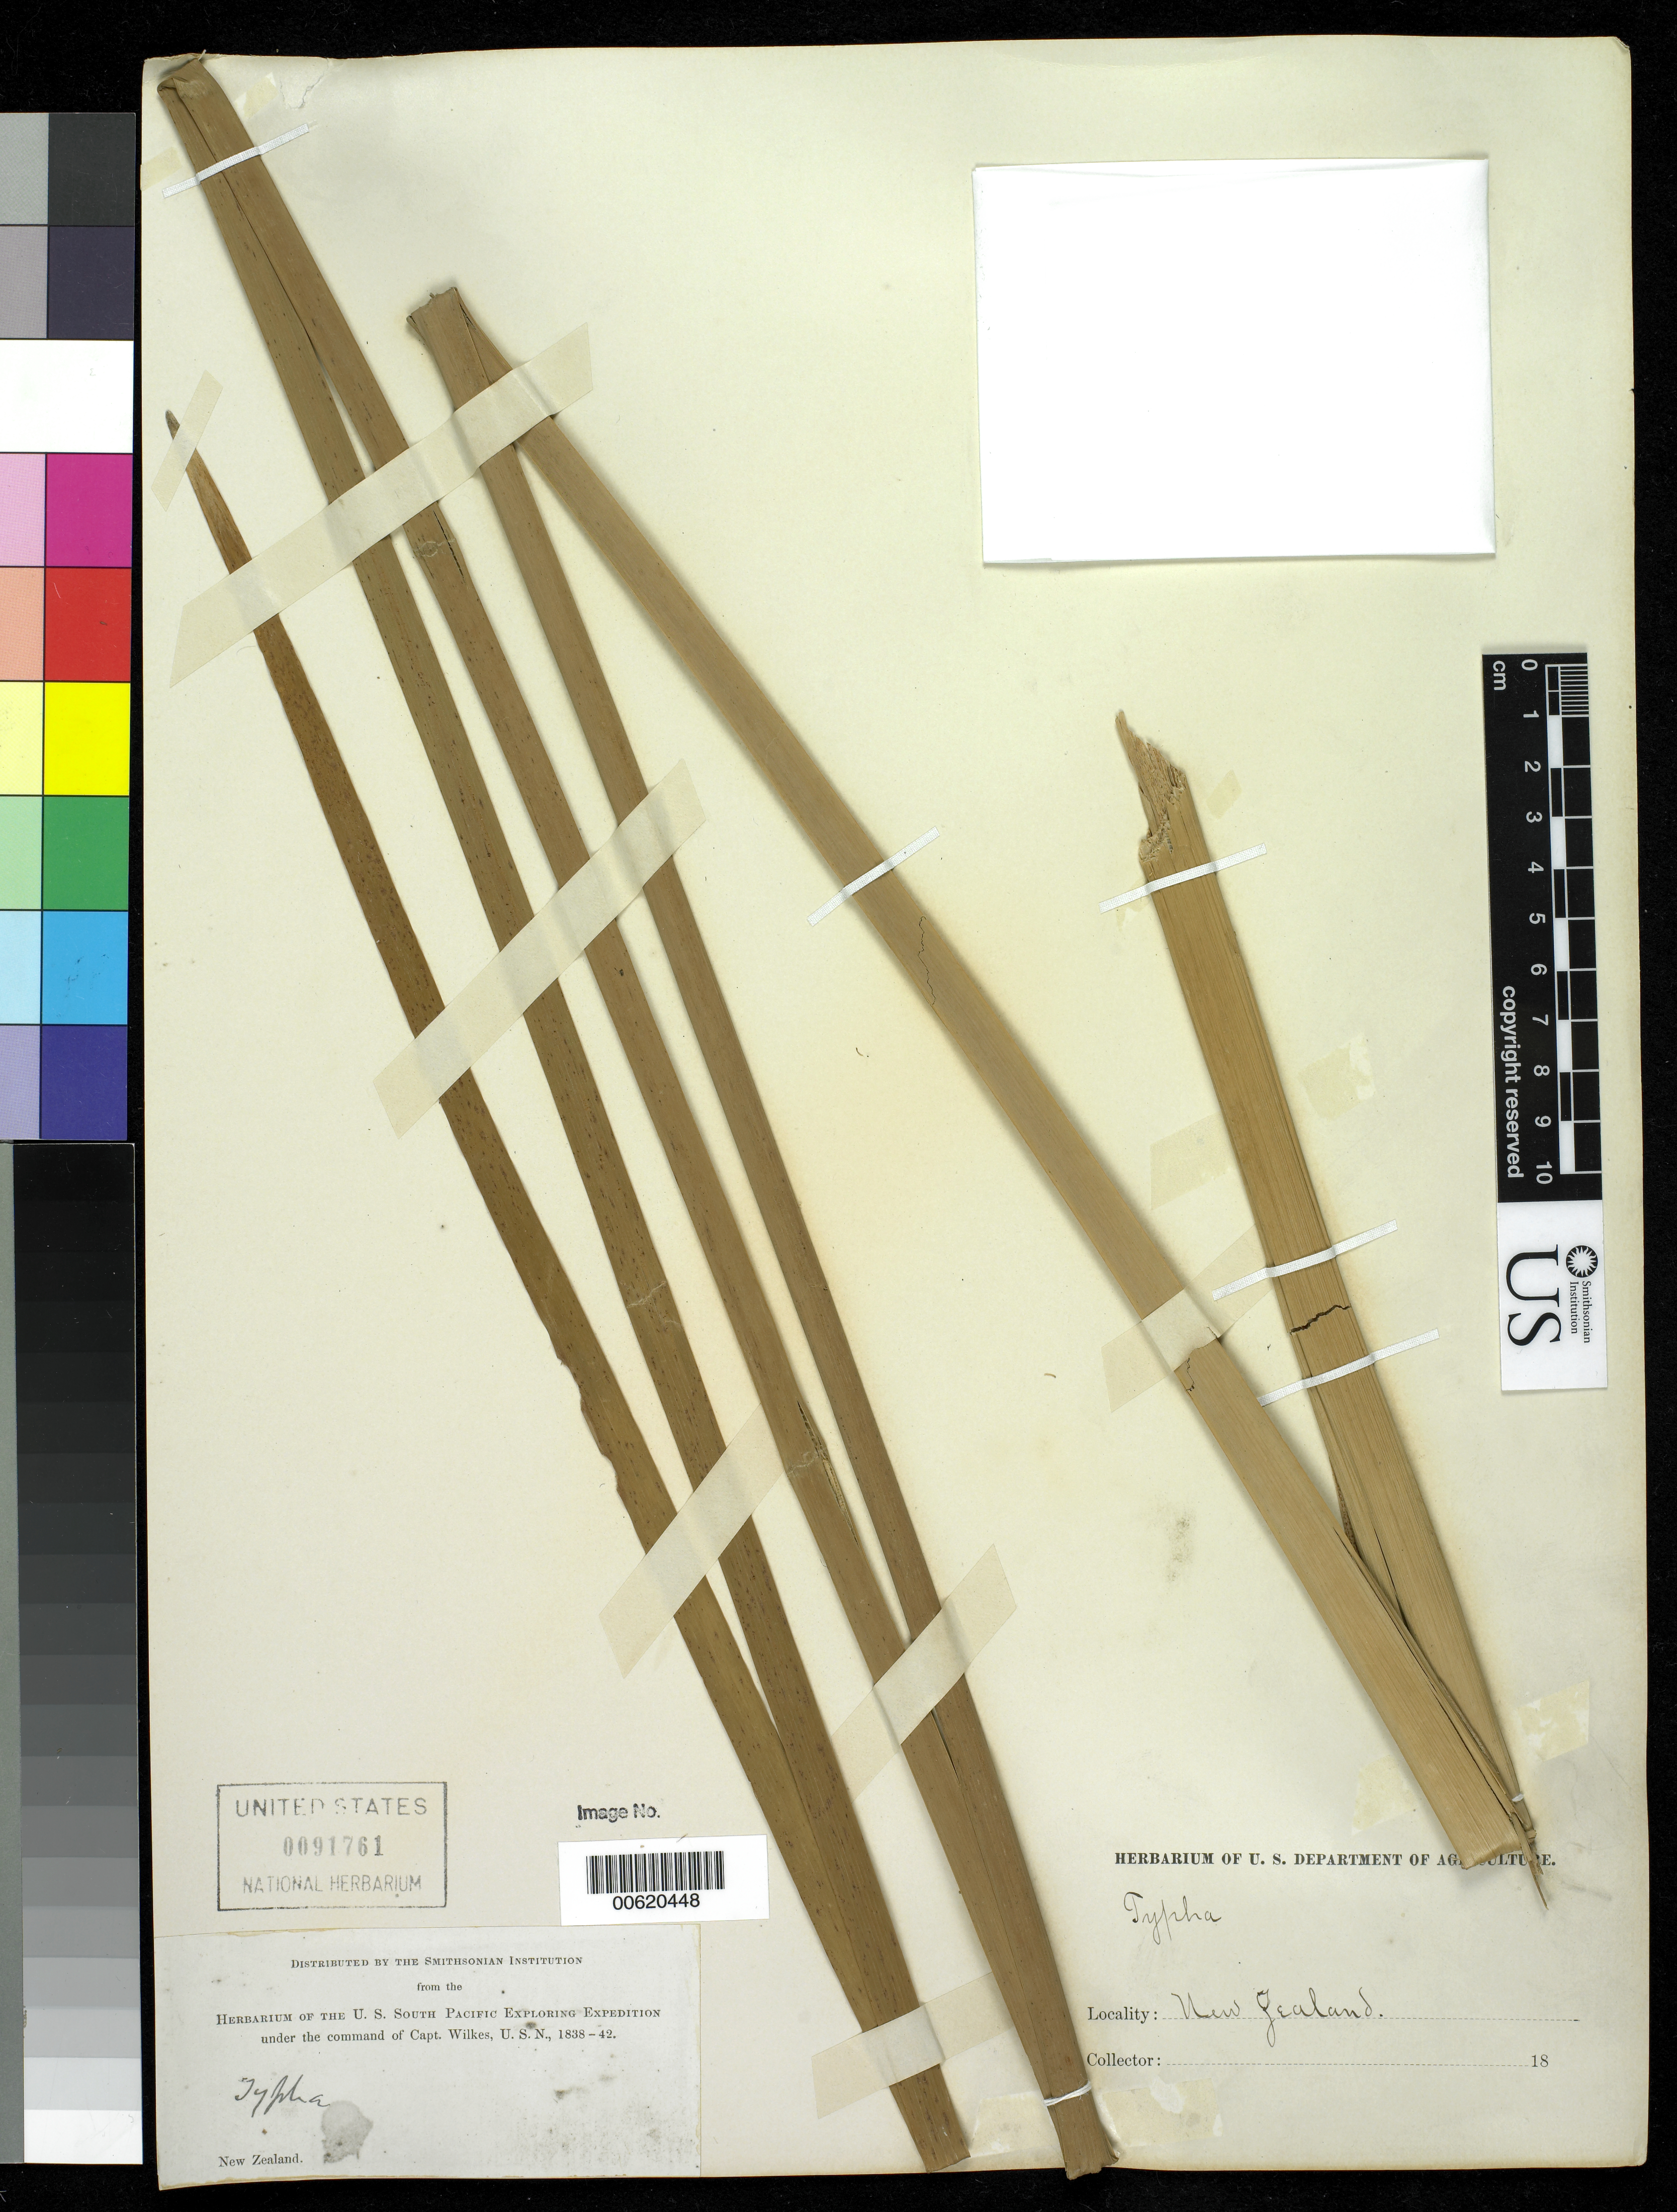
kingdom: Plantae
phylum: Tracheophyta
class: Liliopsida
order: Poales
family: Typhaceae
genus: Typha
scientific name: Typha sp.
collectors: Wilkes Explor. Exped.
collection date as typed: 1838 to -- --- 1842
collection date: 1838/1842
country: New Zealand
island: North Island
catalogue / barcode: US 91761